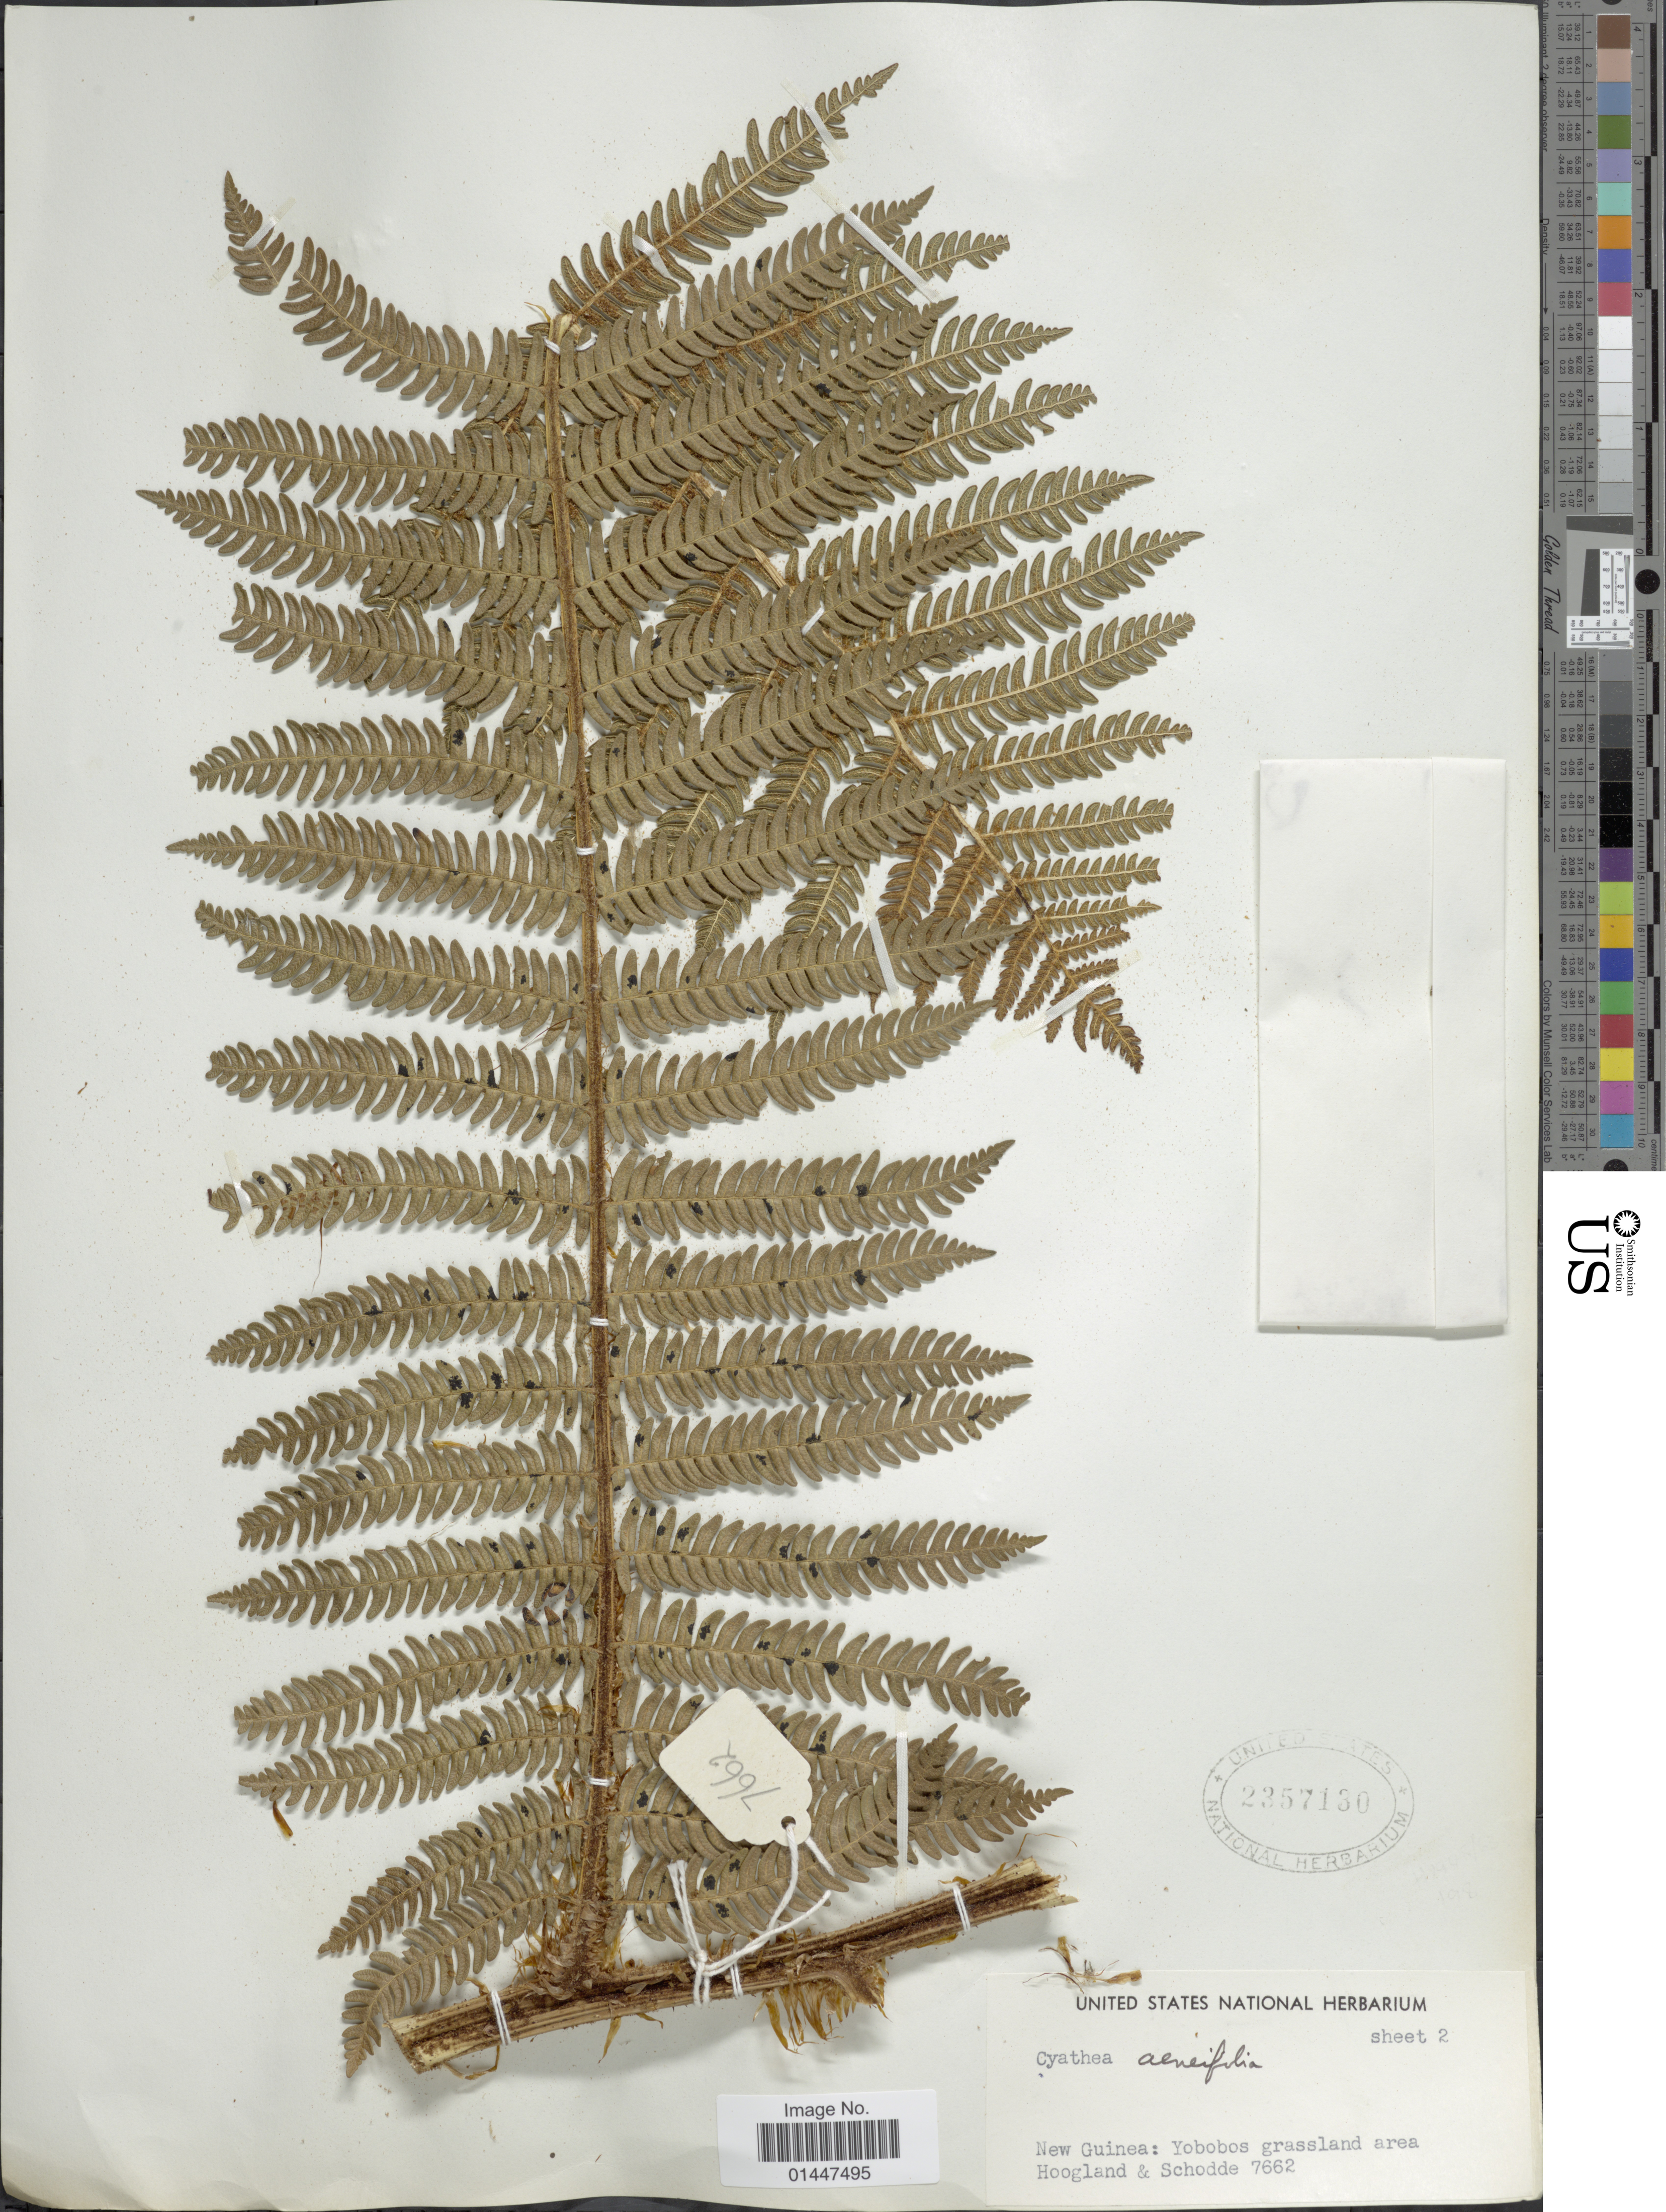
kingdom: Plantae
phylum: Tracheophyta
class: Polypodiopsida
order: Cyatheales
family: Cyatheaceae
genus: Sphaeropteris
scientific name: Sphaeropteris aeneifolia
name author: (Alderw.) R.M. Tryon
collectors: R. D. Hoogland & Schodde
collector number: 7662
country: Papua New Guinea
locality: New Guinea: Yobobos grassland area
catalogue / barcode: US 2357130